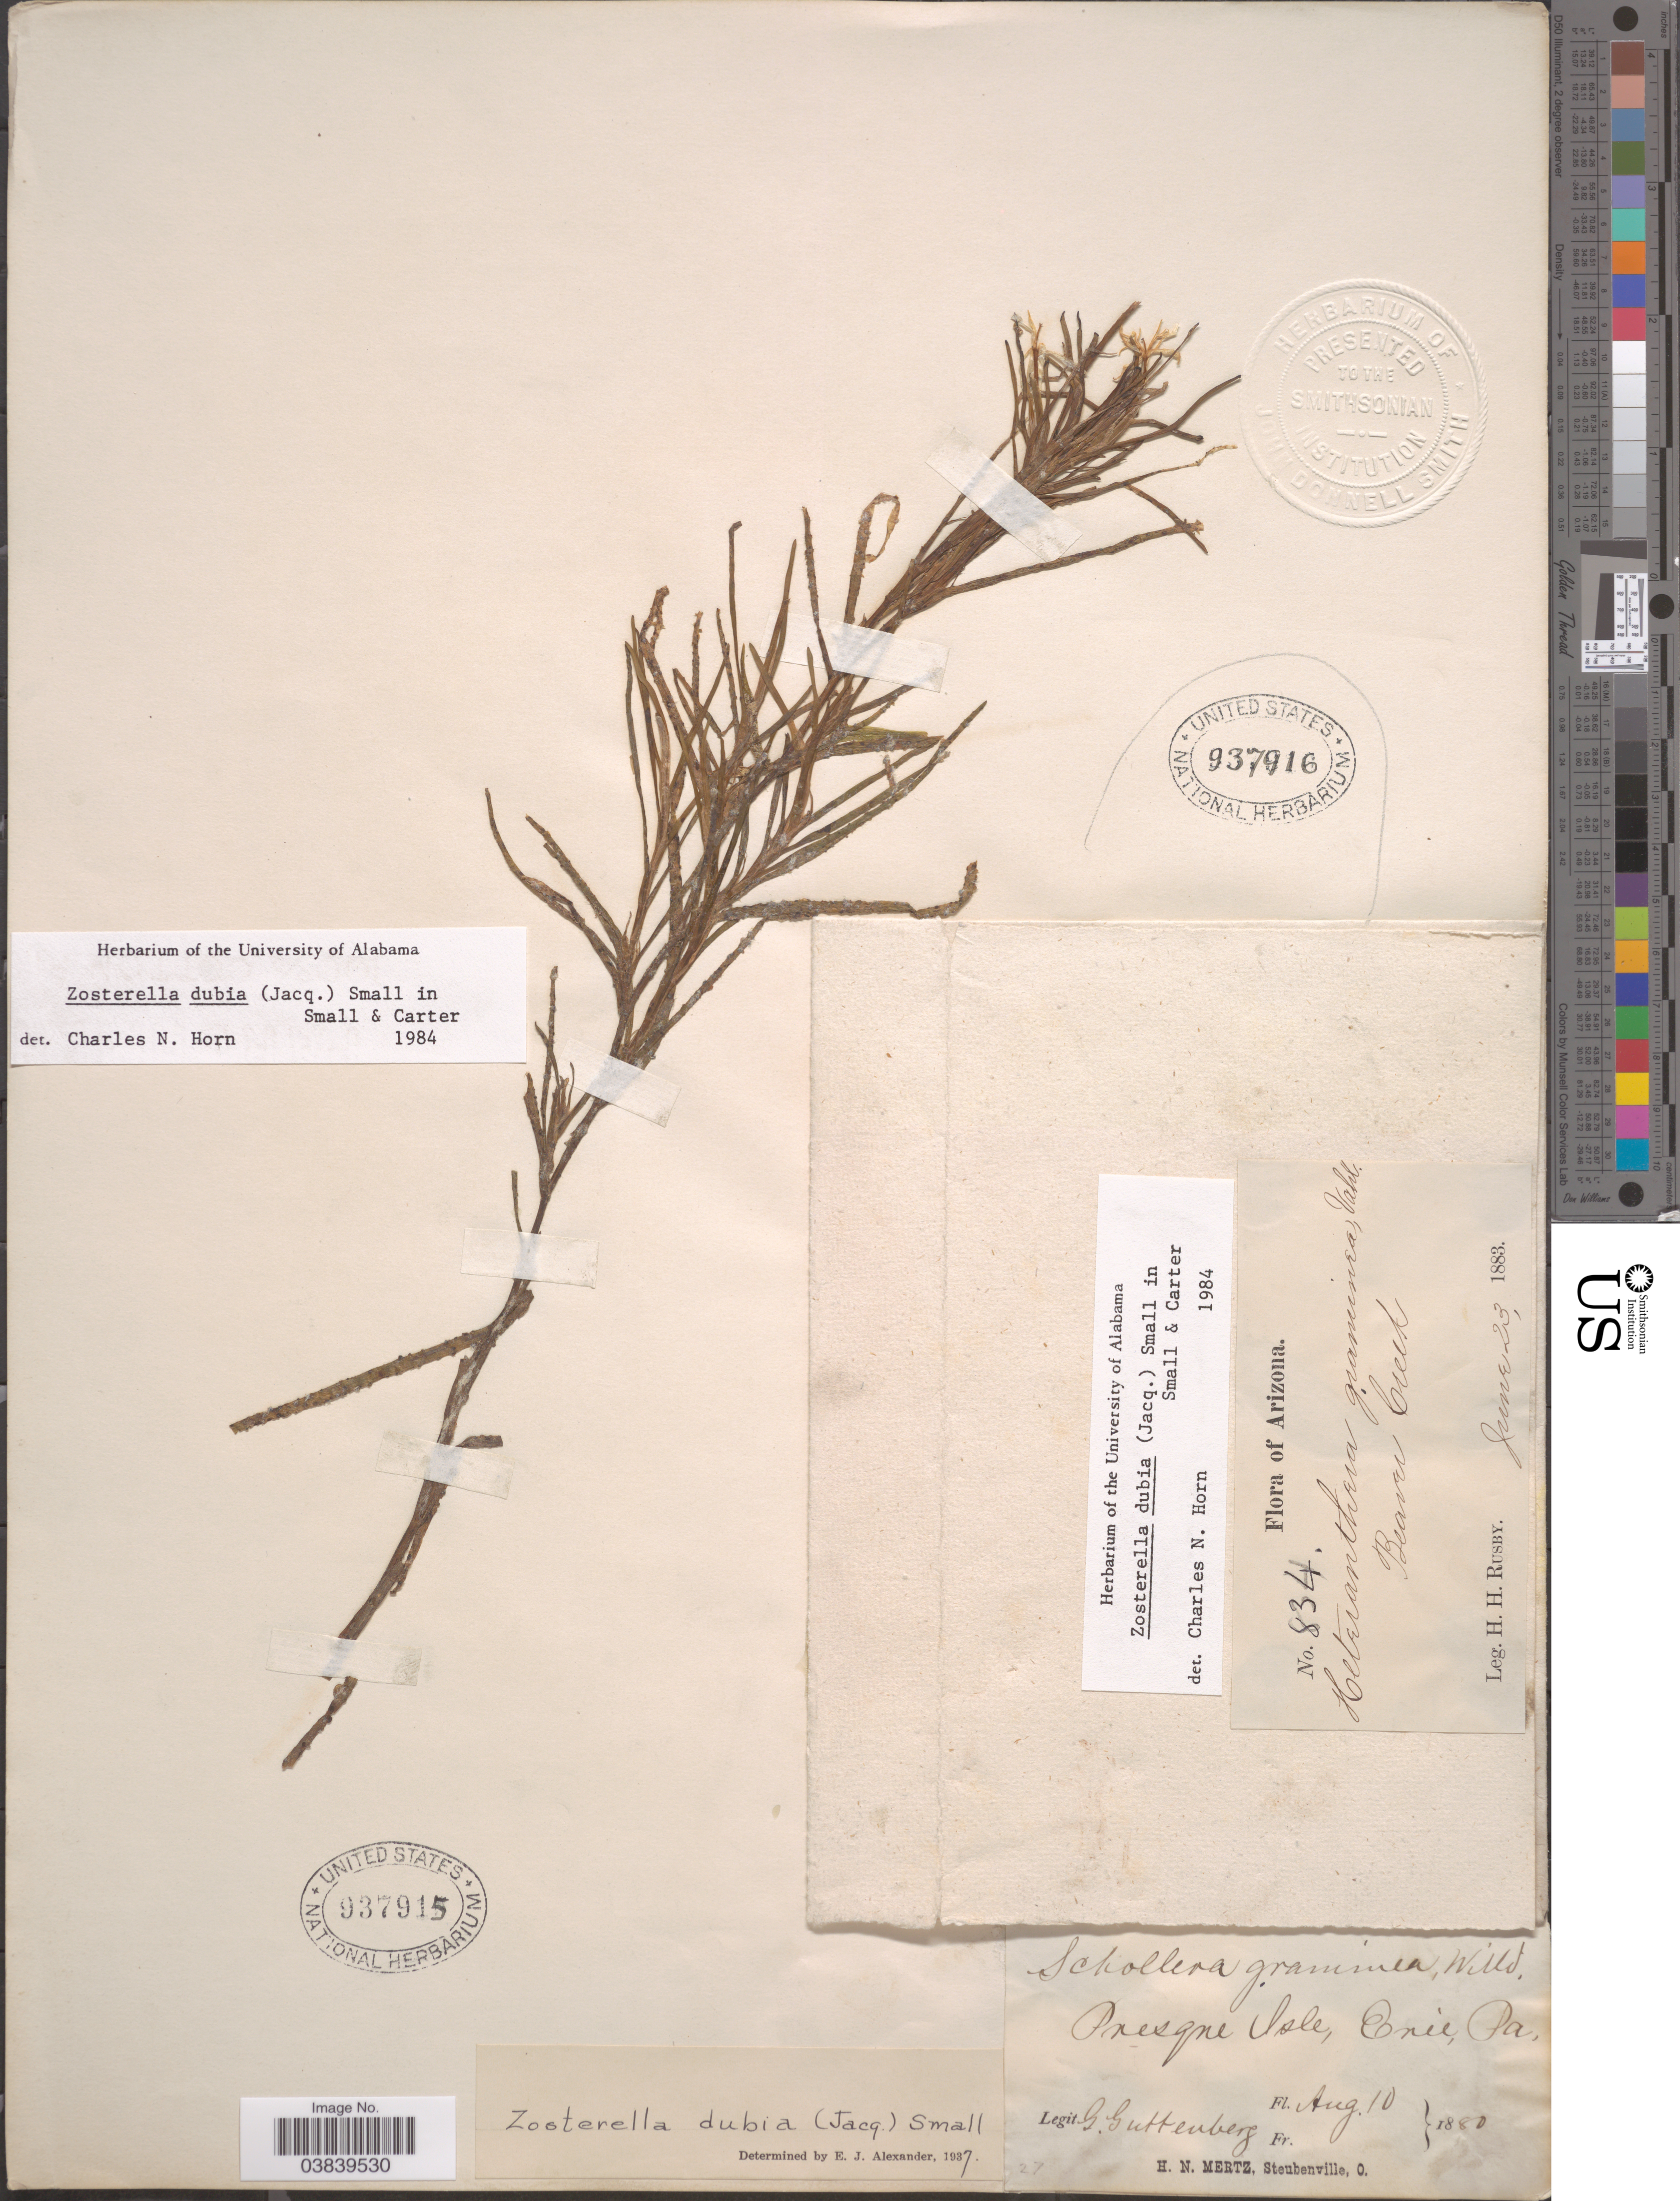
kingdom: Plantae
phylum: Tracheophyta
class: Liliopsida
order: Commelinales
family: Pontederiaceae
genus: Heteranthera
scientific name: Heteranthera dubia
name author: (Jacq.) MacMill.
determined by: Strong, Mark T., (BOT), Smithsonian Institution - National Museum of Natural History (UNITED STATES)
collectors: H. H. Rusby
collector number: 834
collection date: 1883-06-23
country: United States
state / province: Arizona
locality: Beaver Creek.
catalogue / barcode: US 937916-2